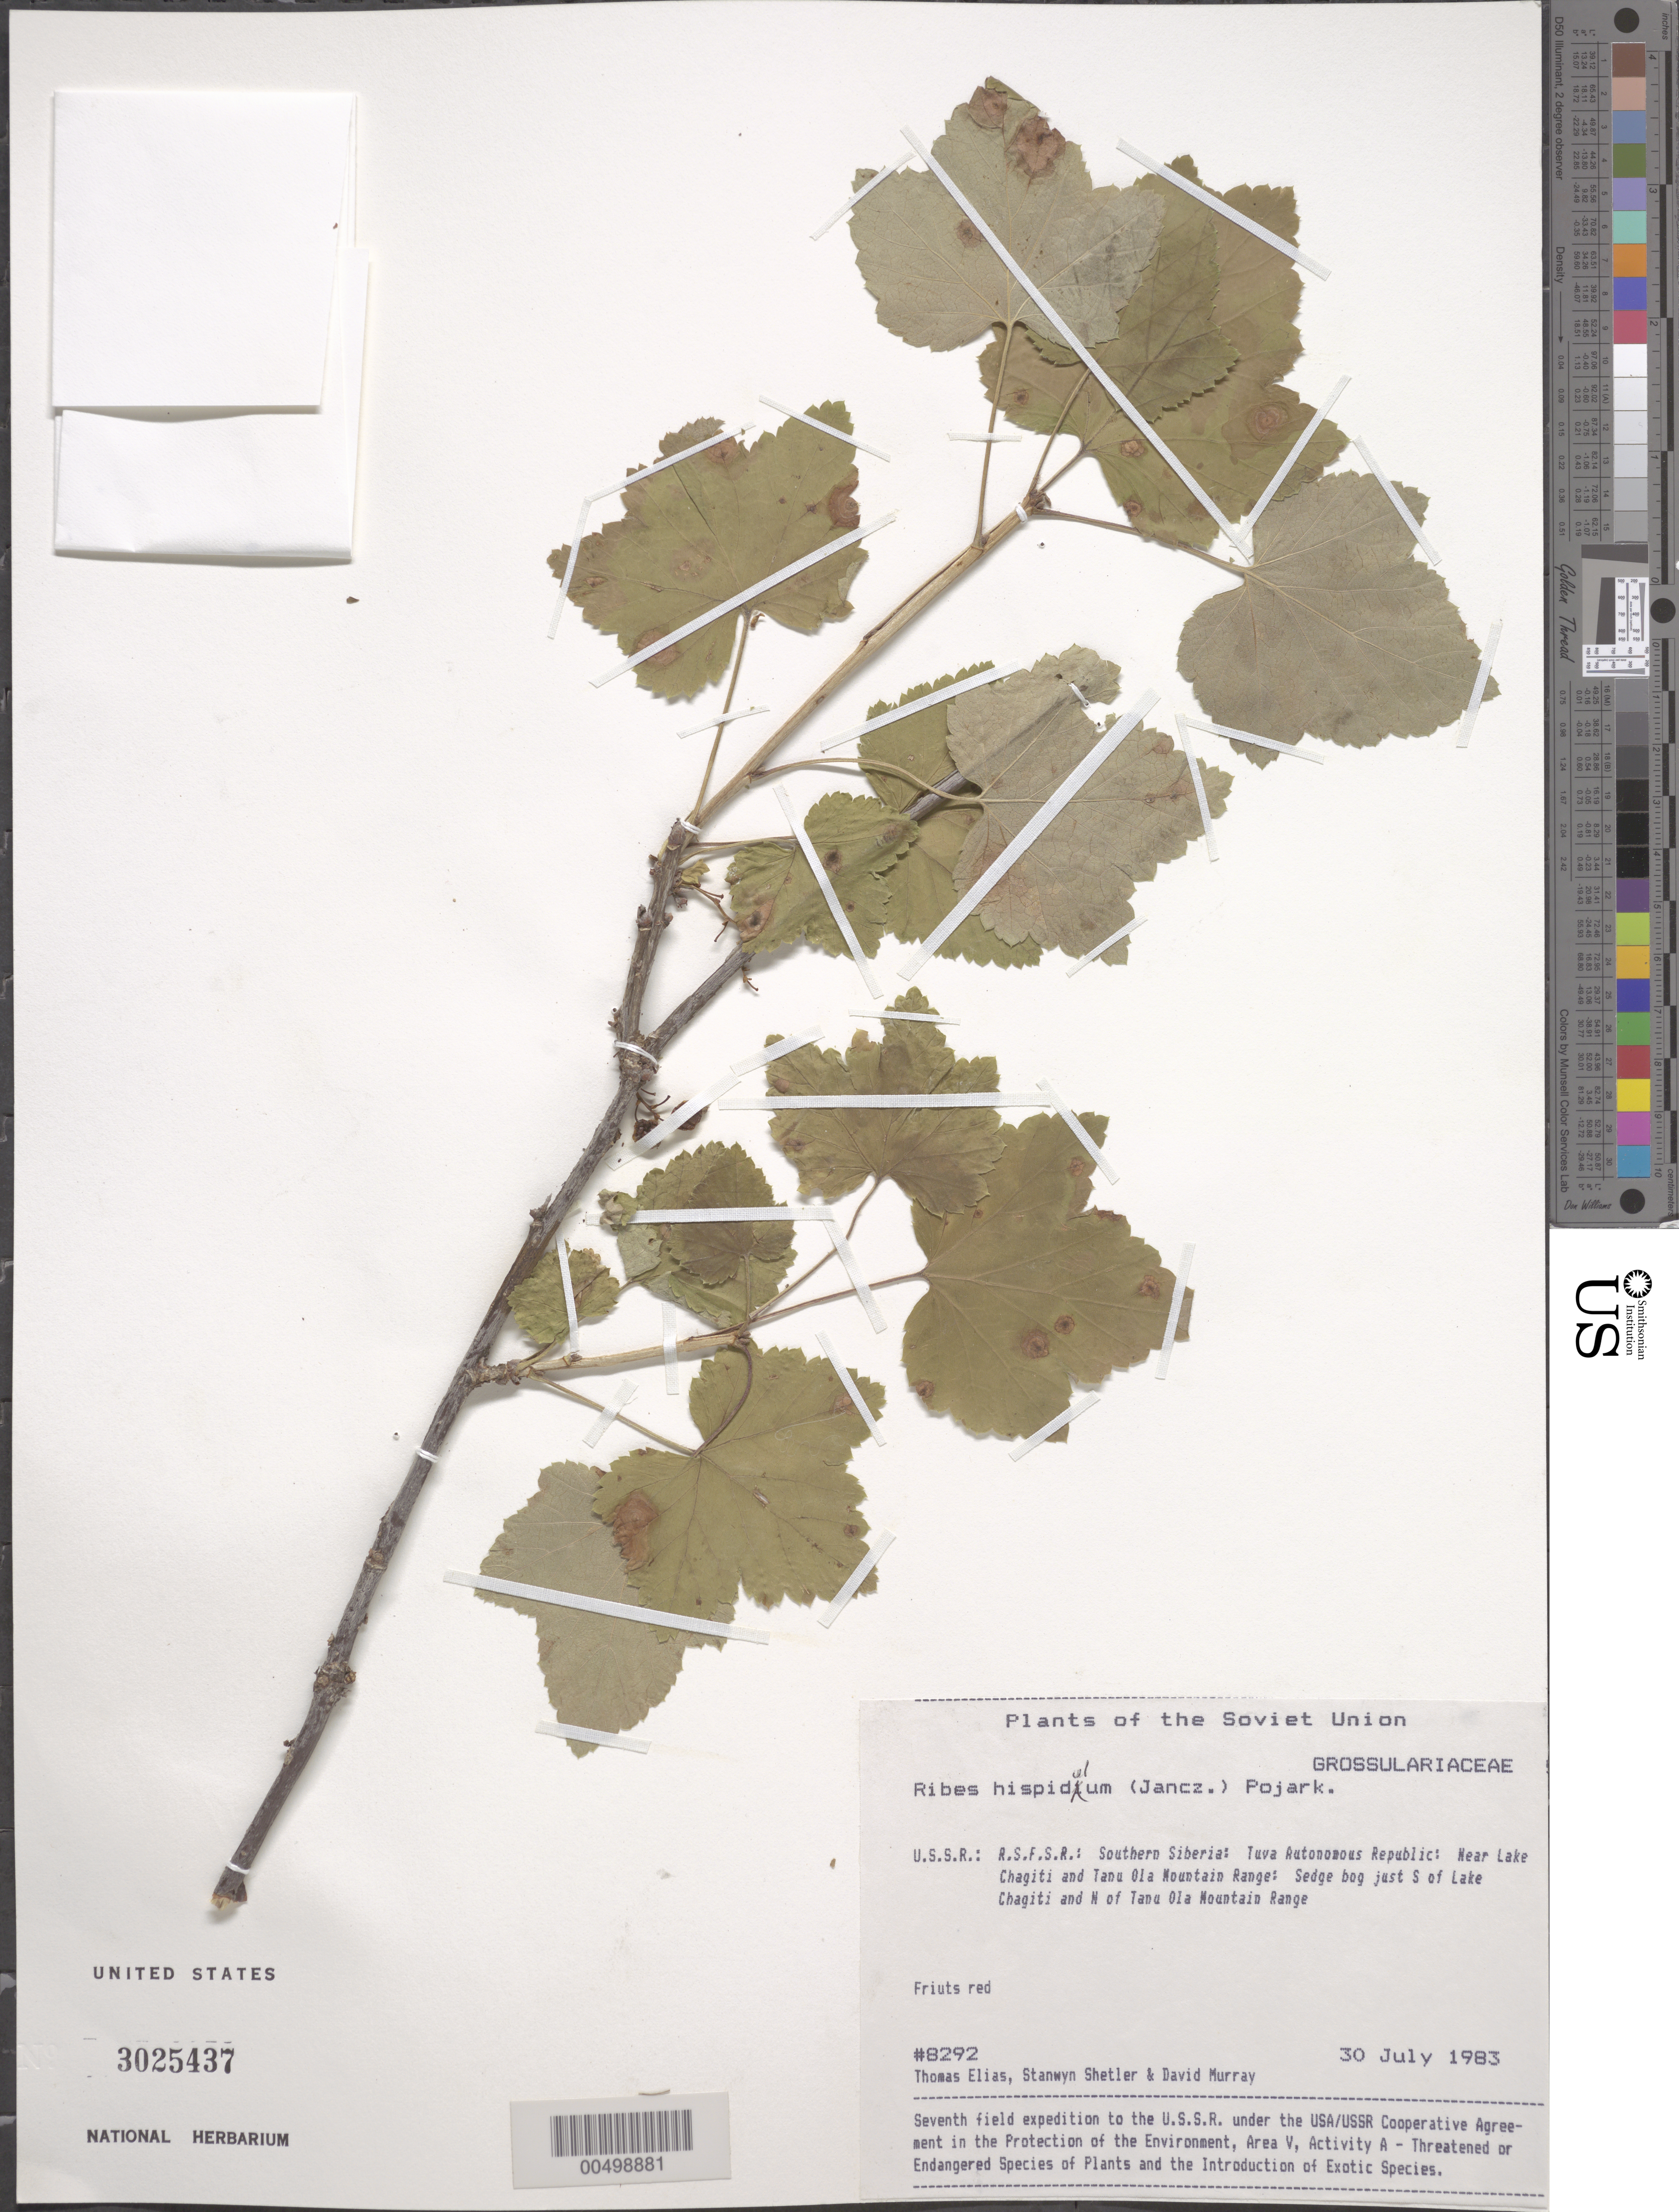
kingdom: Plantae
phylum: Tracheophyta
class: Magnoliopsida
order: Saxifragales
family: Grossulariaceae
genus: Ribes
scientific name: Ribes hispidulum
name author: (Jancz.) Pojark.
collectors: T. Elias, S. Shetler & D. F. Murray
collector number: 8292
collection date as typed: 30 Jul 1983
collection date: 1983-07-30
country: Russian Federation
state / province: Tuva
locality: just S of Lake Chagitai and N of Tannu-Ola Mountain Range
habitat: sedge bog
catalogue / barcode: US 3025437